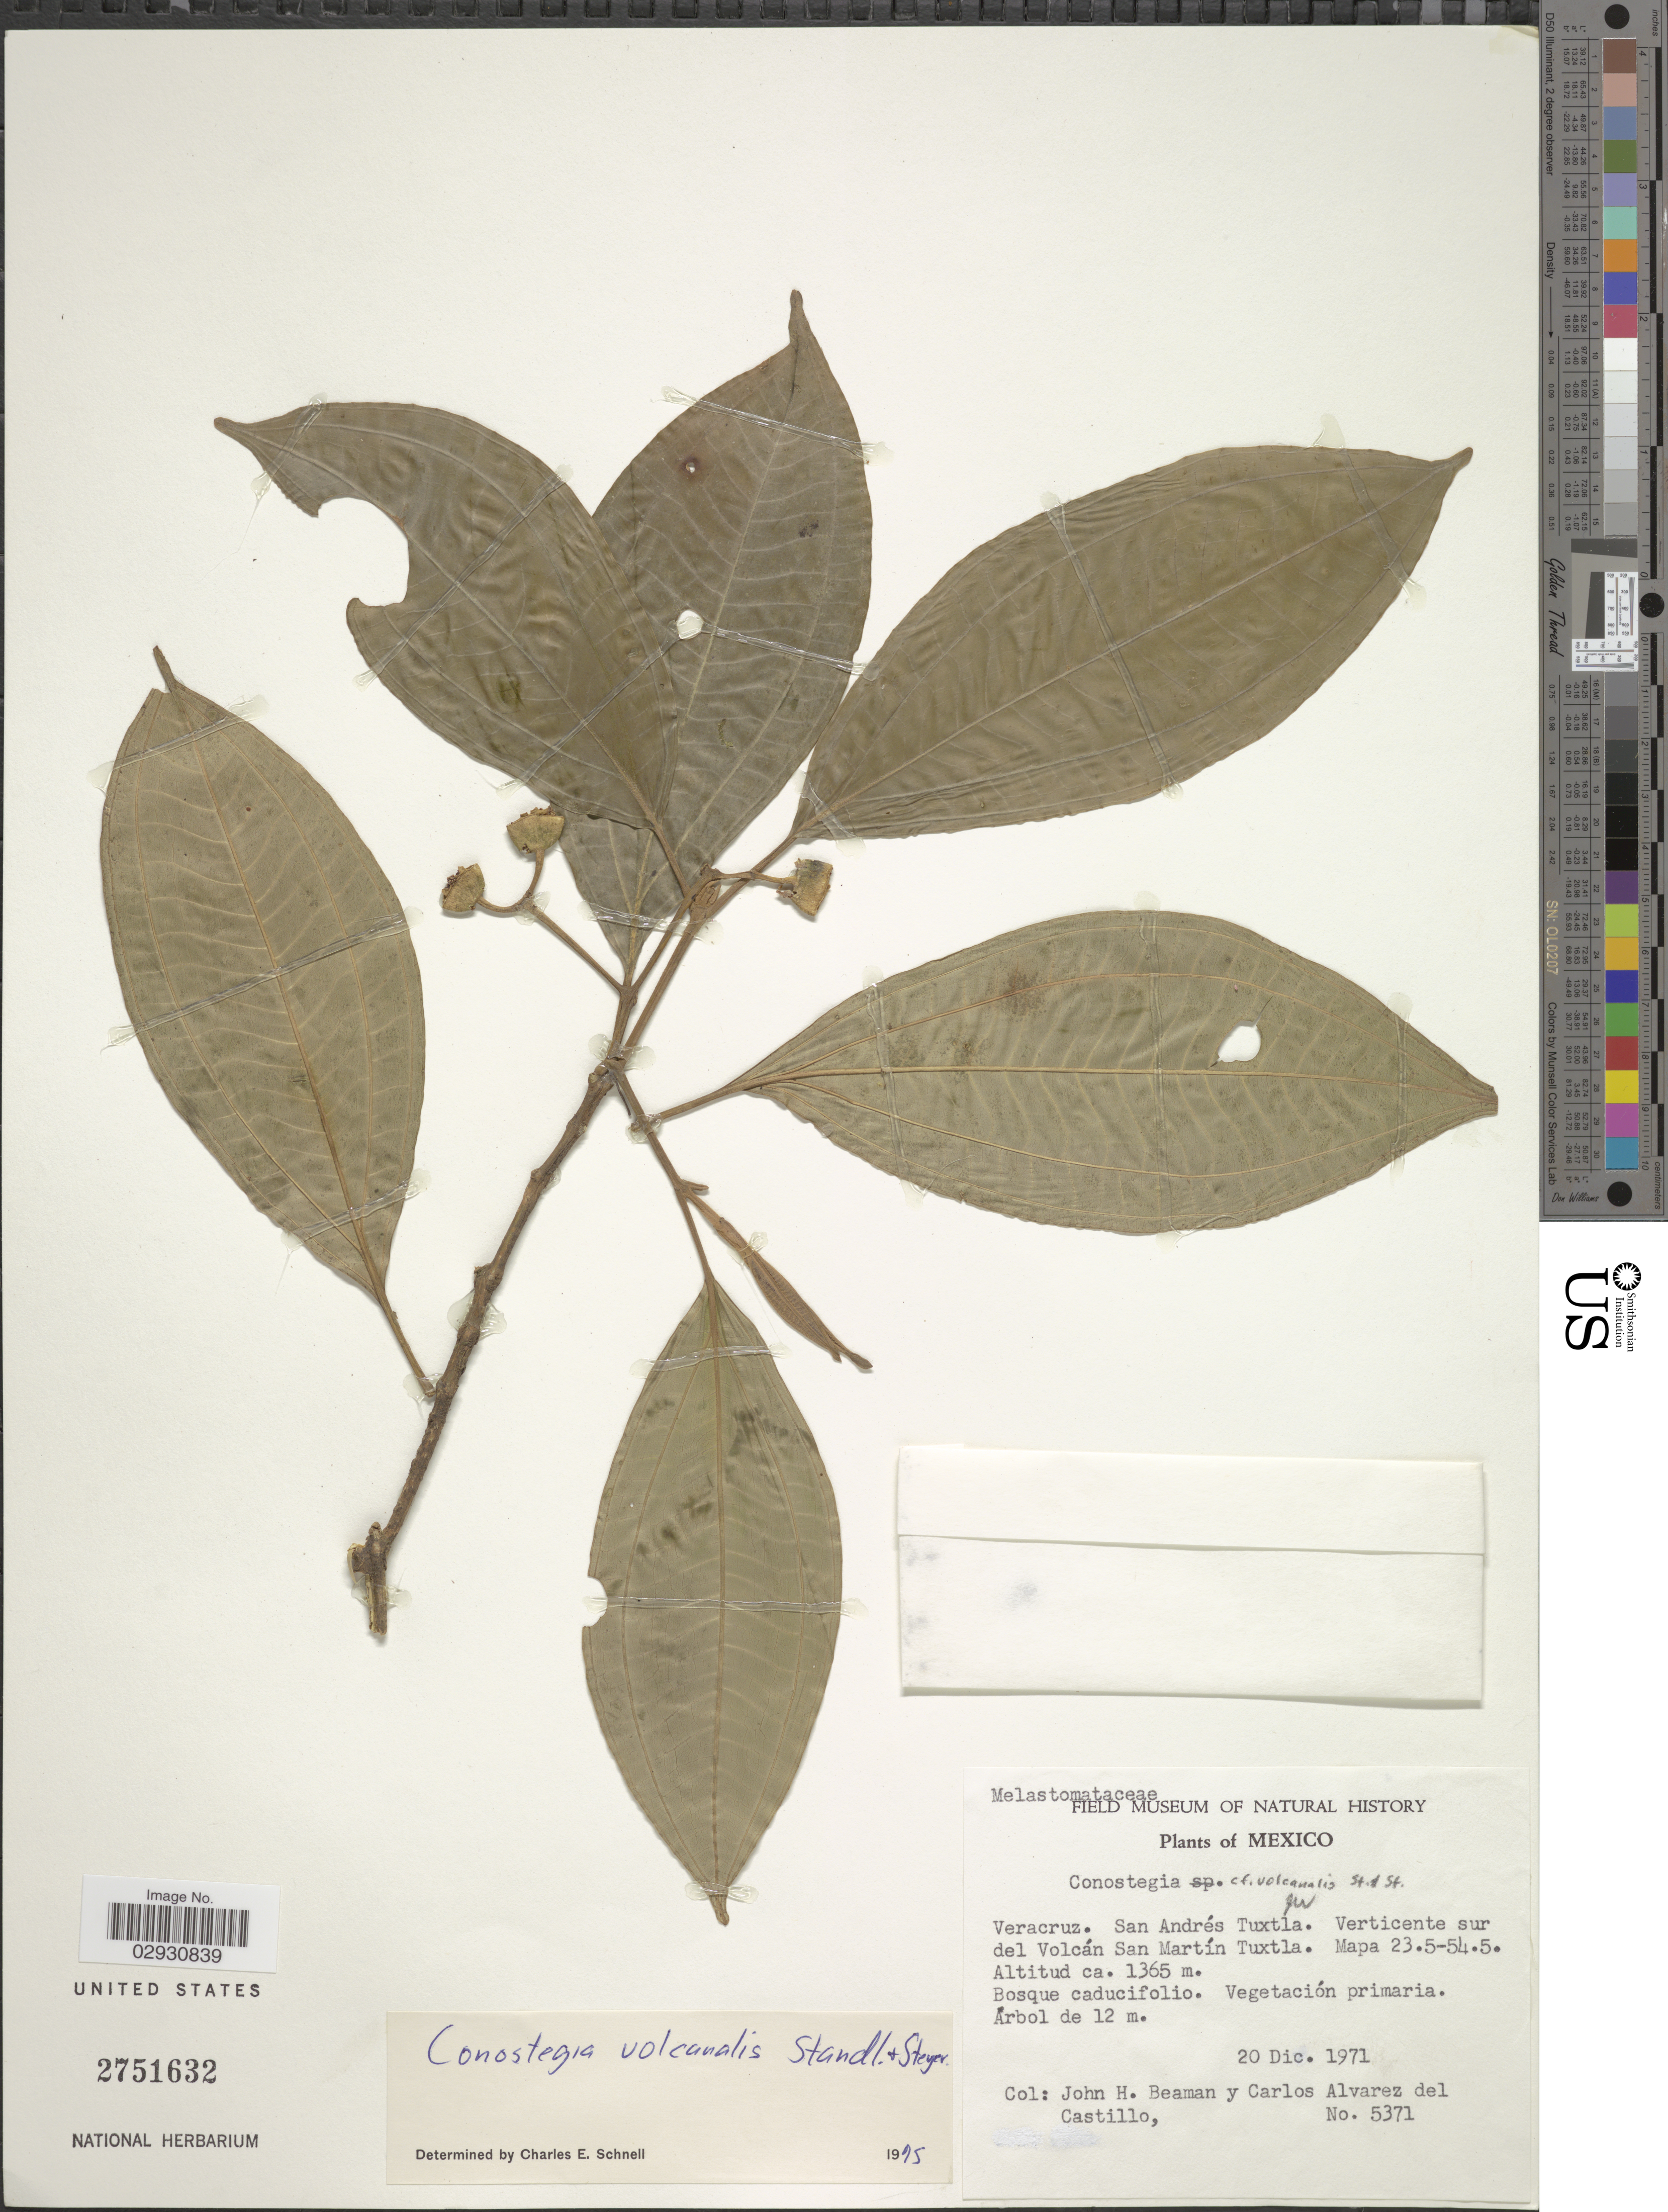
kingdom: Plantae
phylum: Tracheophyta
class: Magnoliopsida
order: Myrtales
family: Melastomataceae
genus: Conostegia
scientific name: Conostegia volcanalis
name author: Standl. & Steyerm.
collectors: J. H. Beaman & C. Alvarez del Castillo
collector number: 5371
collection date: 1971-12-20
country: Mexico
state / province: Veracruz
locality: Veracruz. San Andrés Tuxtla. Verticente sur del Volcán San Martín Tuxtla. Mapa 23.5-54.5.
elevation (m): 1365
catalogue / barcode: US 2751632